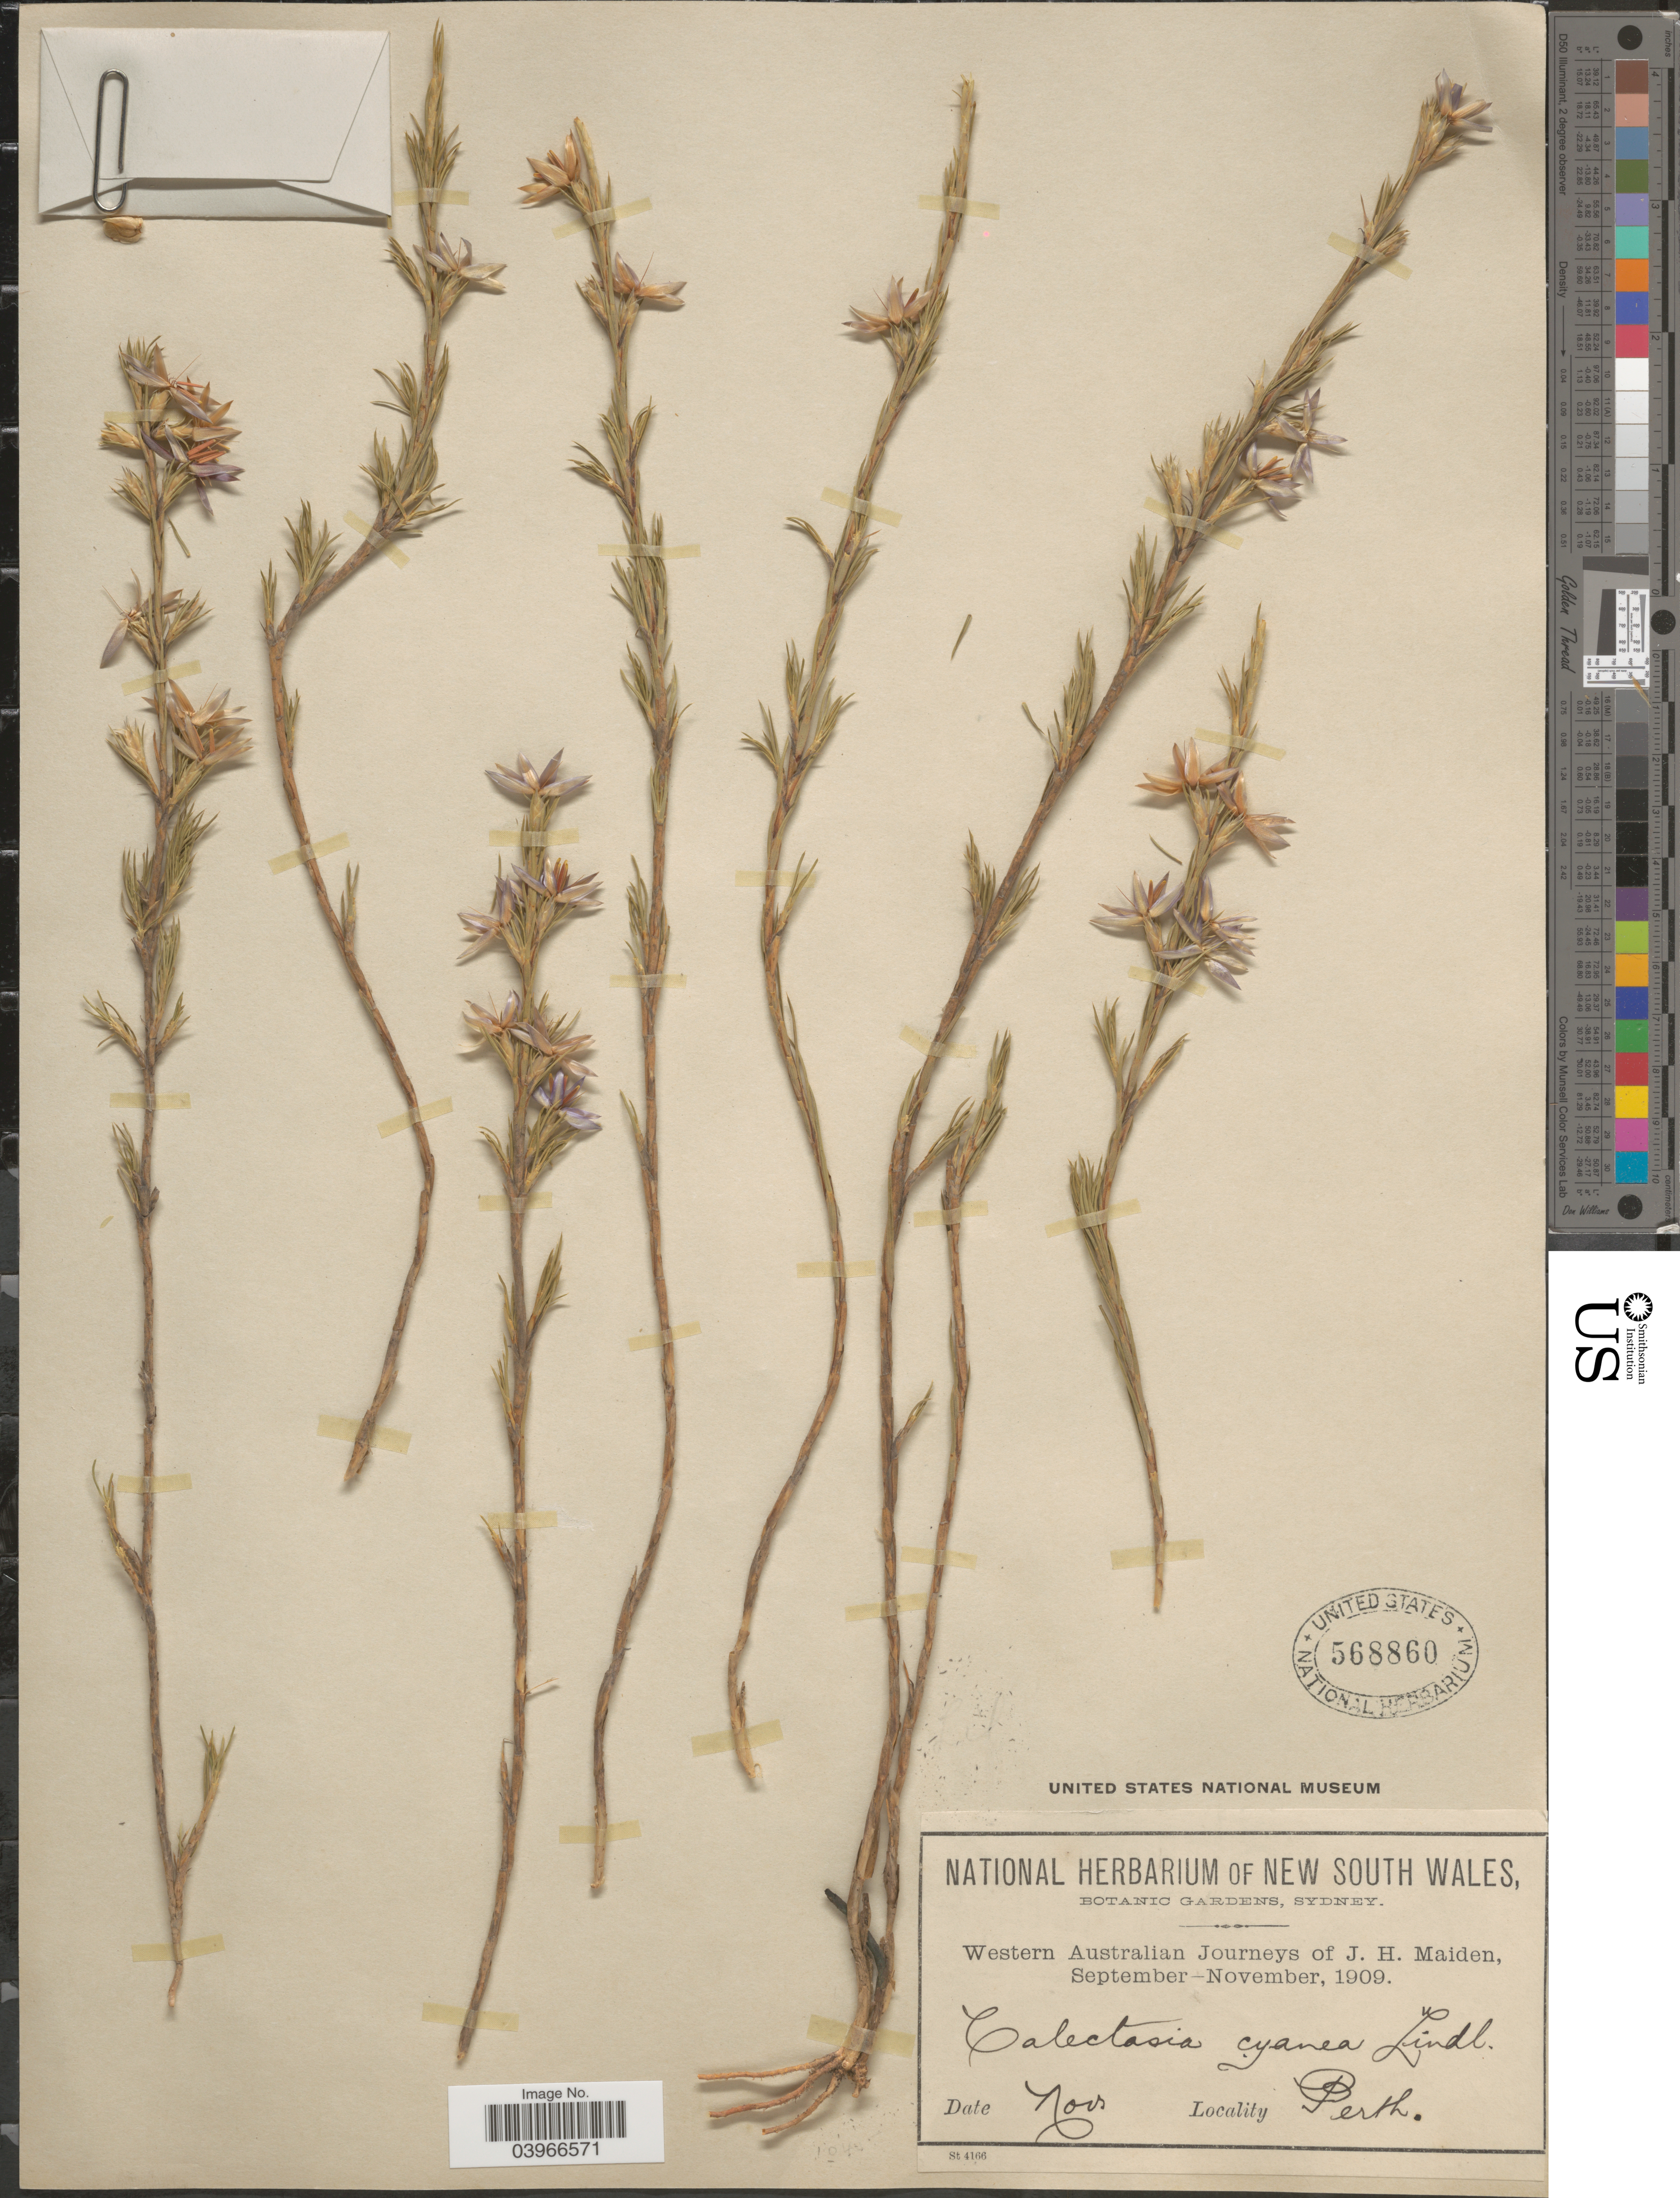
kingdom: Plantae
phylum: Tracheophyta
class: Liliopsida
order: Arecales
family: Dasypogonaceae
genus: Calectasia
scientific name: Calectasia cyanea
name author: R. Br.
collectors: J. Maiden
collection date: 1909-11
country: Australia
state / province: Western Australia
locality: Perth.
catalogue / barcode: US 568860